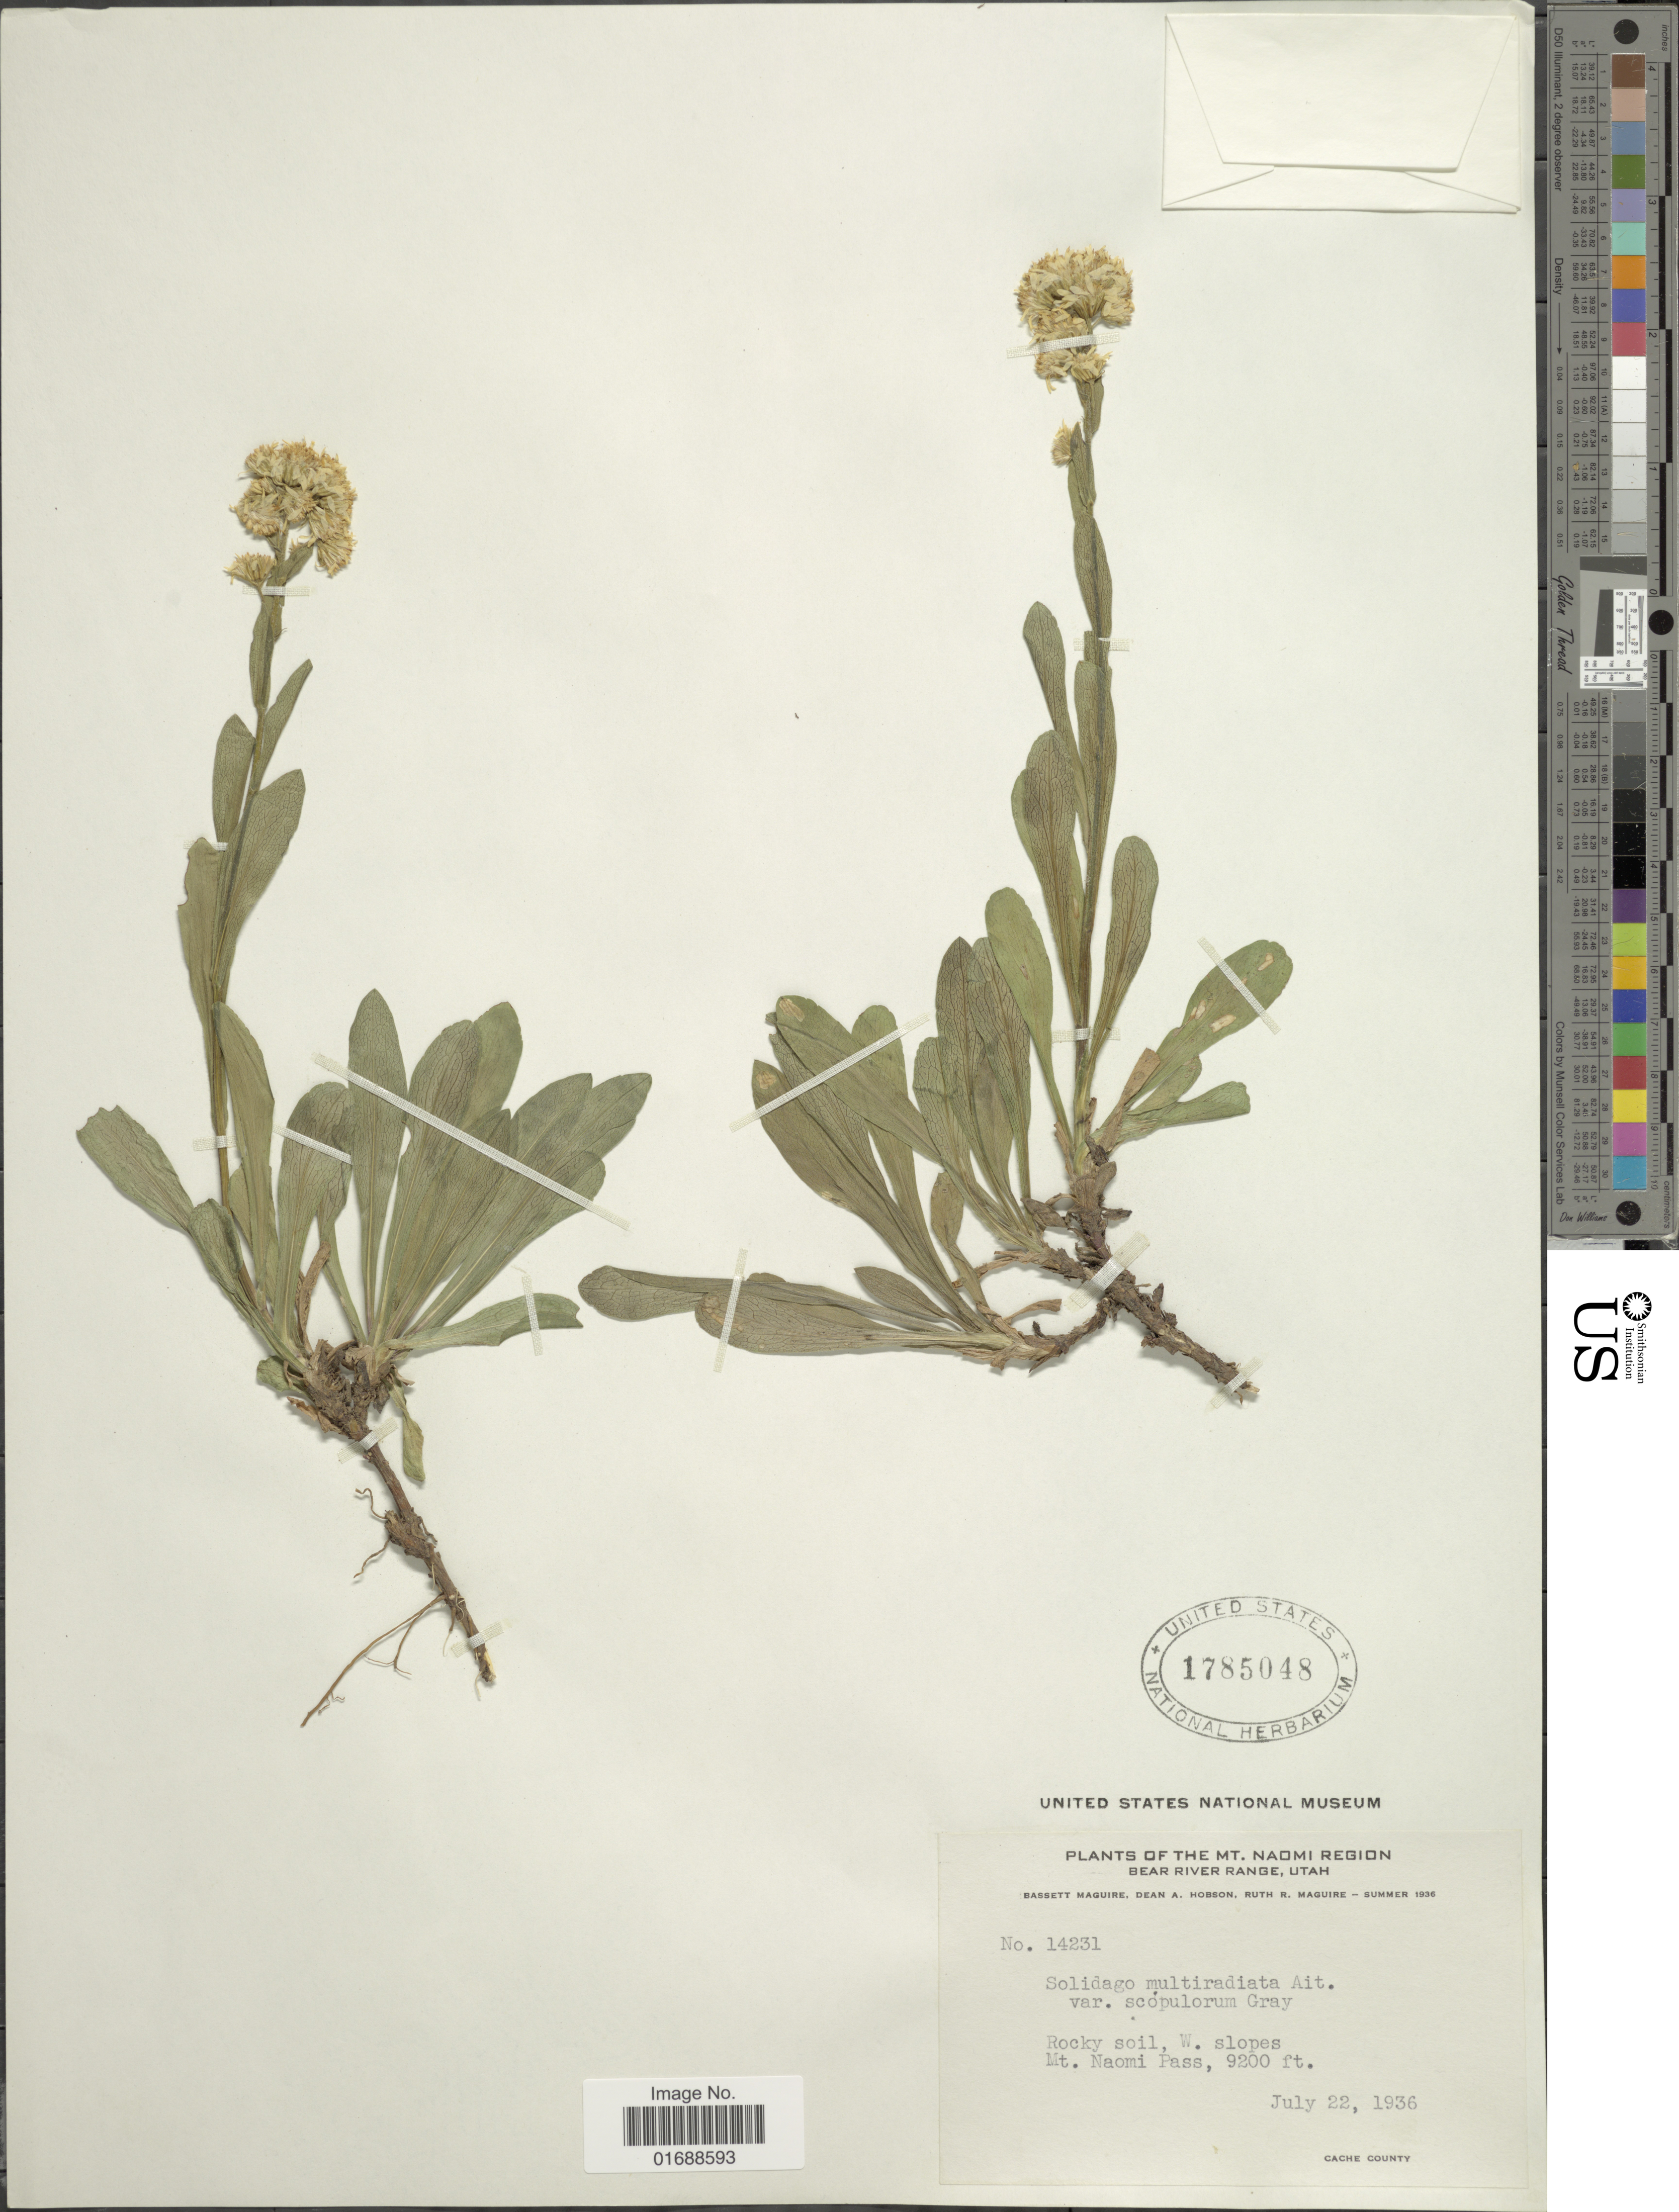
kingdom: Plantae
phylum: Tracheophyta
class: Magnoliopsida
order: Asterales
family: Asteraceae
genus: Solidago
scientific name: Solidago multiradiata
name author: Aiton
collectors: B. Maguire, D. Hobson & R. R. Maguire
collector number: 14231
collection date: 1936-07-22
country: United States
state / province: Utah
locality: Mt. Naomi Region, Bear River Range, Rocky soil, W. slopes Mt. Naomi Pass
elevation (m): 2804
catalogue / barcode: US 1785048